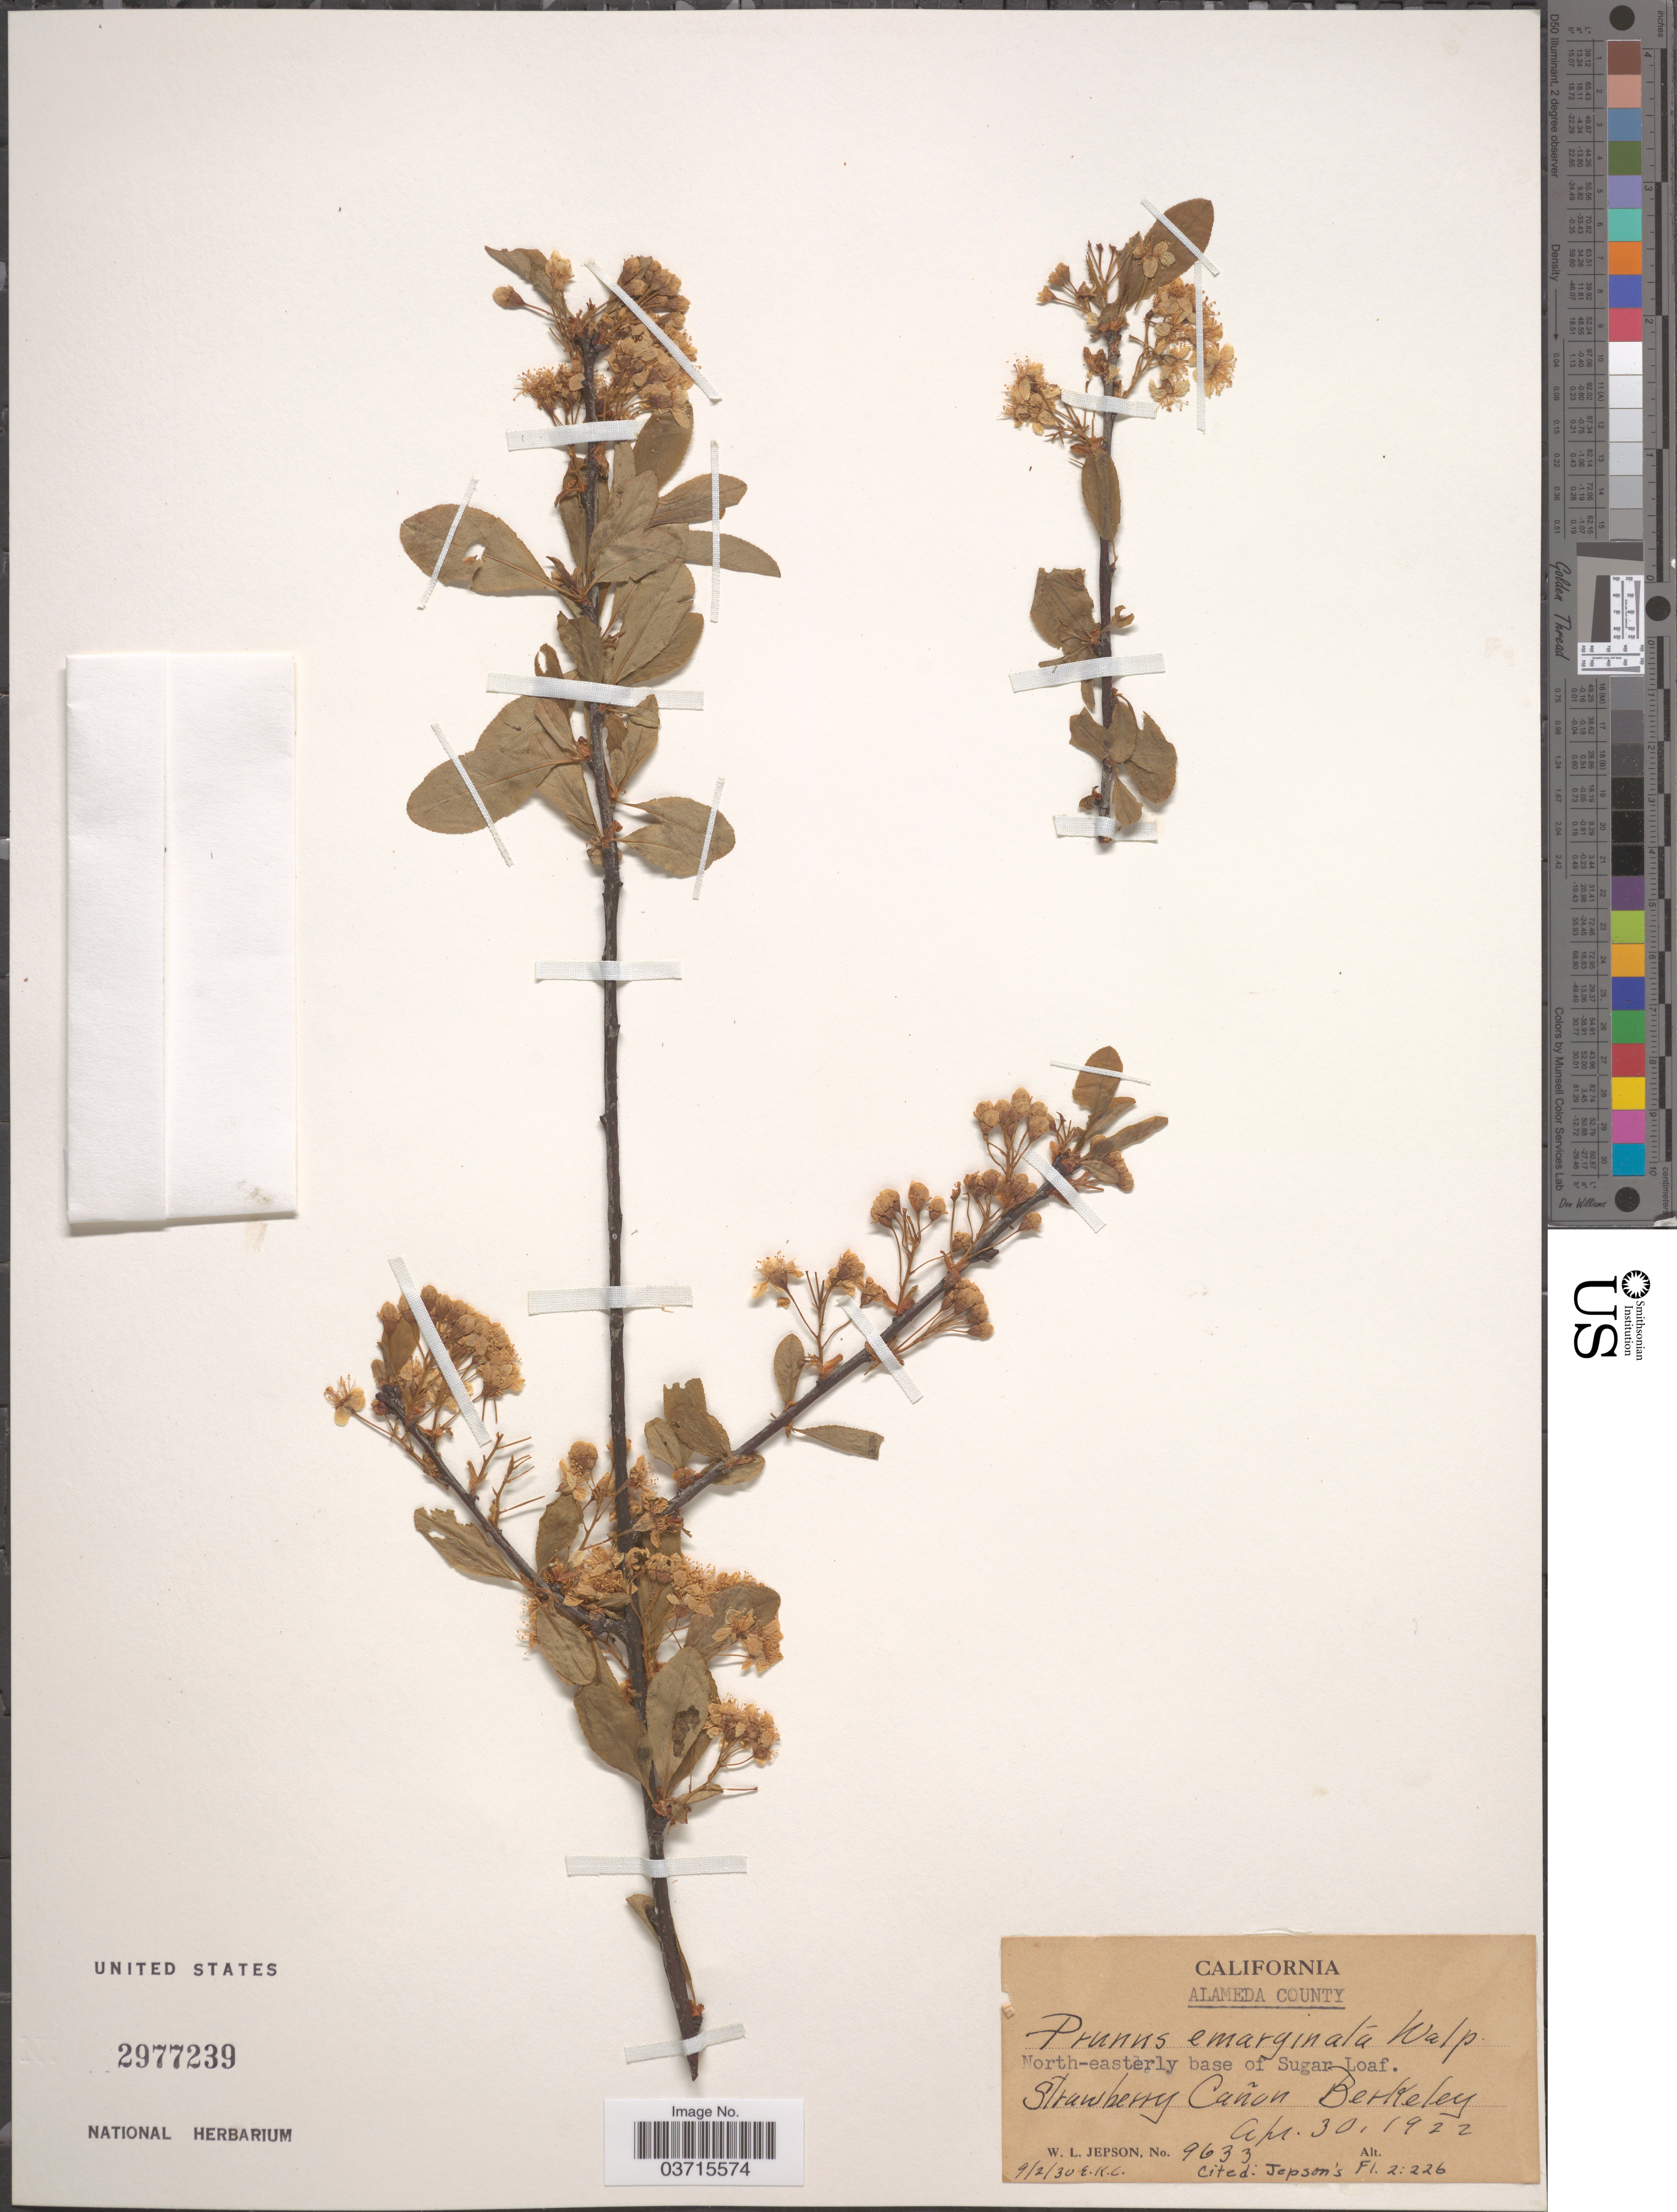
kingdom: Plantae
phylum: Tracheophyta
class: Magnoliopsida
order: Rosales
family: Rosaceae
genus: Prunus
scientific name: Prunus emarginata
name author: (Douglas ex Hook.) Eaton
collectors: W. L. Jepson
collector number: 9633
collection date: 1922-04-30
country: United States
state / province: California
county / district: Alameda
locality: Alameda County. North-easterly base of Sugar Loaf. Strawberry Cañon Berkeley.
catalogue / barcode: US 2977239